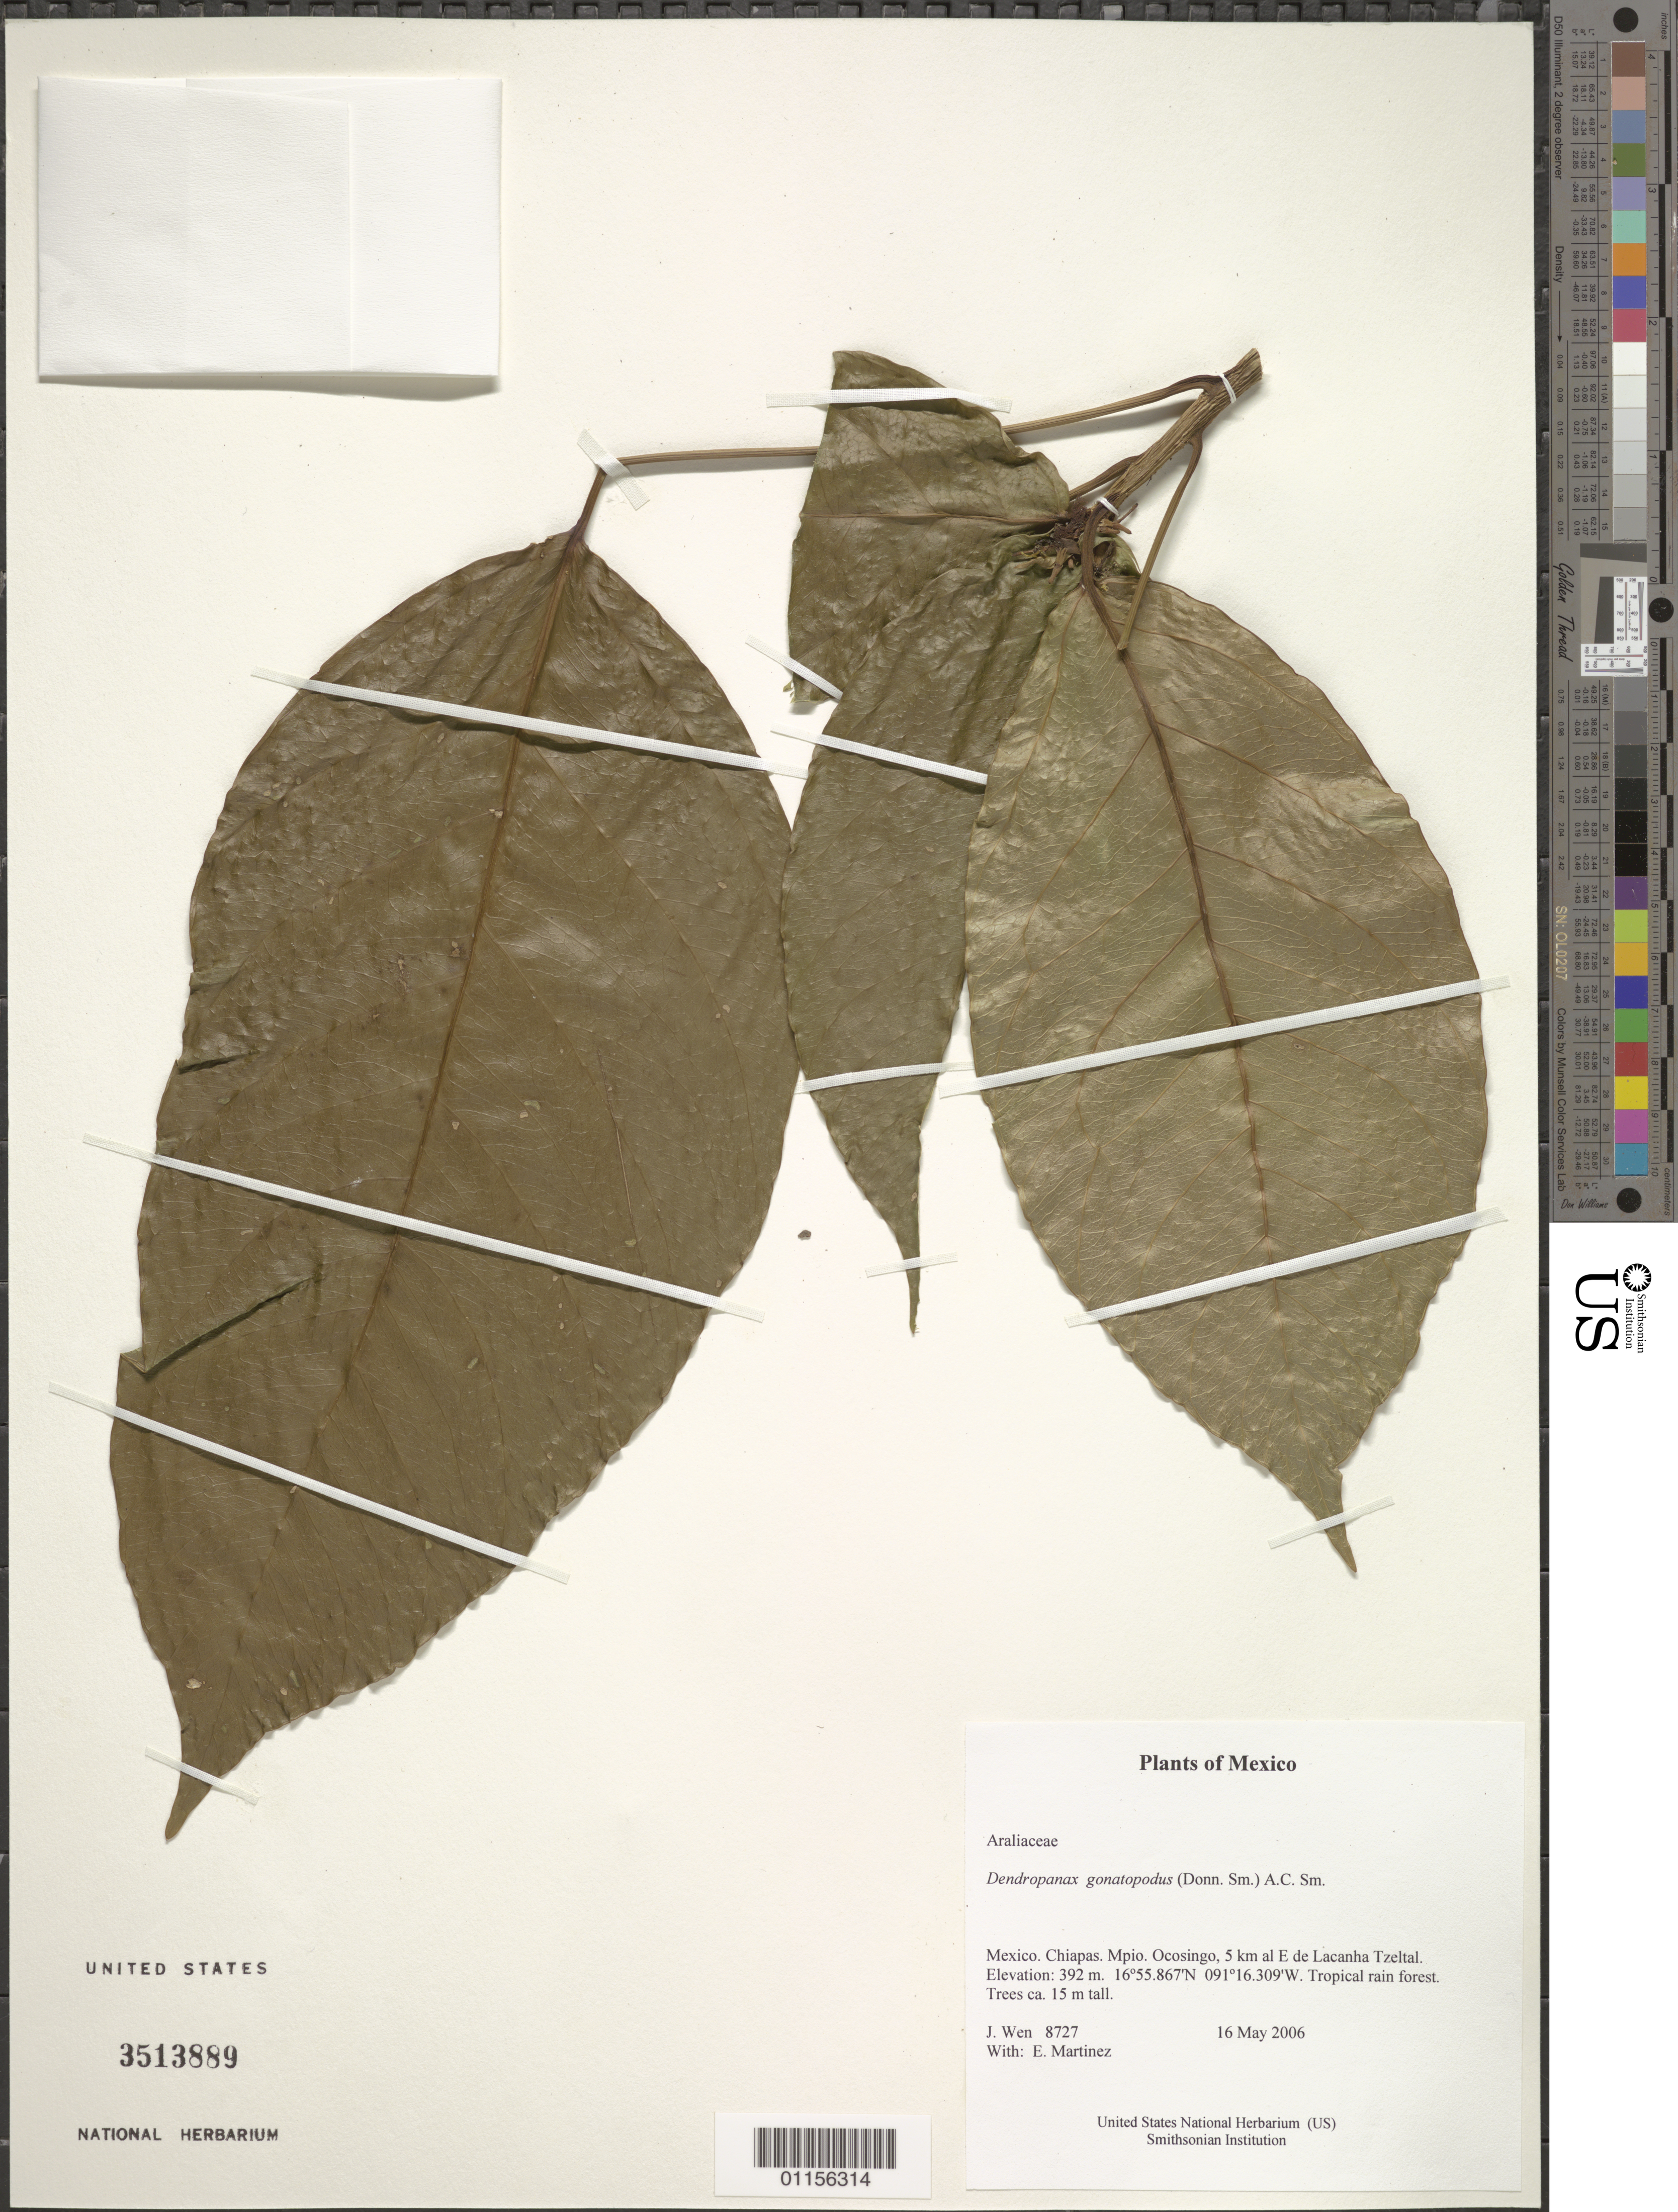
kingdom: Plantae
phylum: Tracheophyta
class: Magnoliopsida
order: Apiales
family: Araliaceae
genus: Dendropanax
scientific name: Dendropanax gonatopodus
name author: (Donn. Sm.) A.C. Sm.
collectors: J. Wen & E. Martínez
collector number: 8727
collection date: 2006-05-16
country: Mexico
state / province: Chiapas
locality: Mpio Ososingo, 5 km al E de Lacanha Tzeltal.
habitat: Tree, in tropical rain forest.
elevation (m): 392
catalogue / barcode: US 3513889